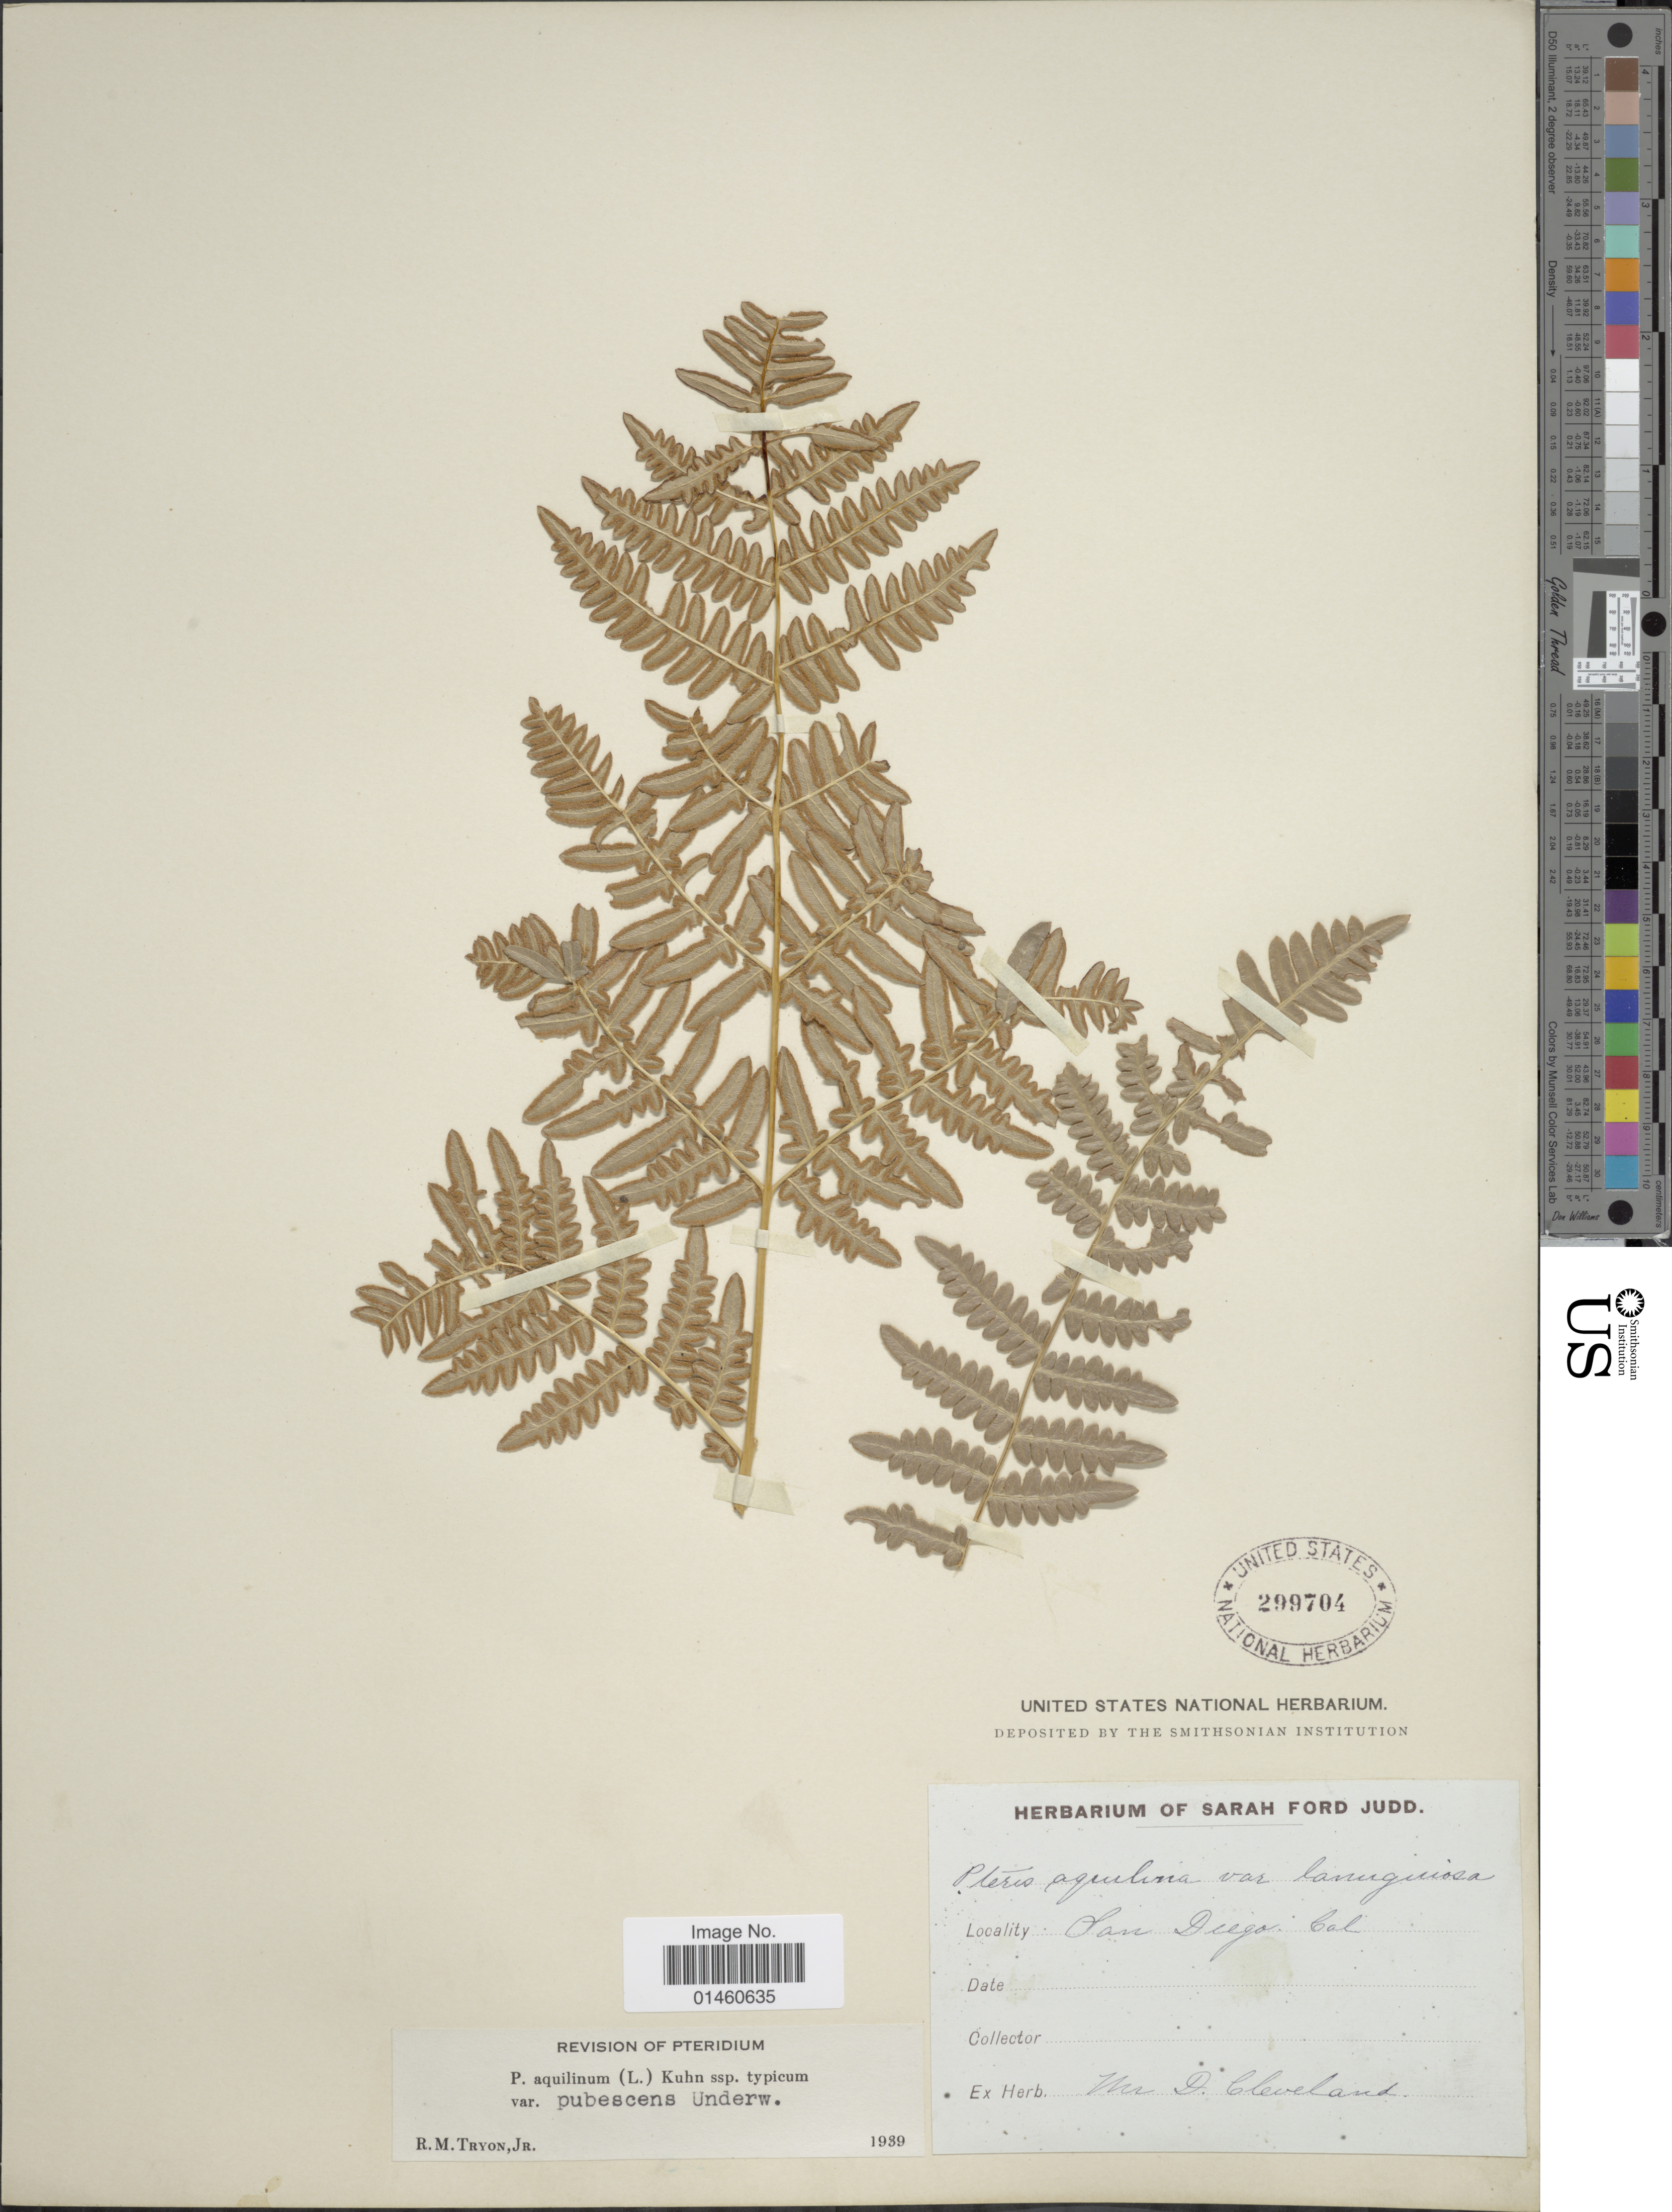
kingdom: Plantae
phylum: Tracheophyta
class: Polypodiopsida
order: Polypodiales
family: Dennstaedtiaceae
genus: Pteridium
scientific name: Pteridium pubescens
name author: (Underw.) Christenh.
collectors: D. Cleveland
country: United States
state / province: California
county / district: San Diego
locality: San Diego.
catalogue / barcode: US 299704